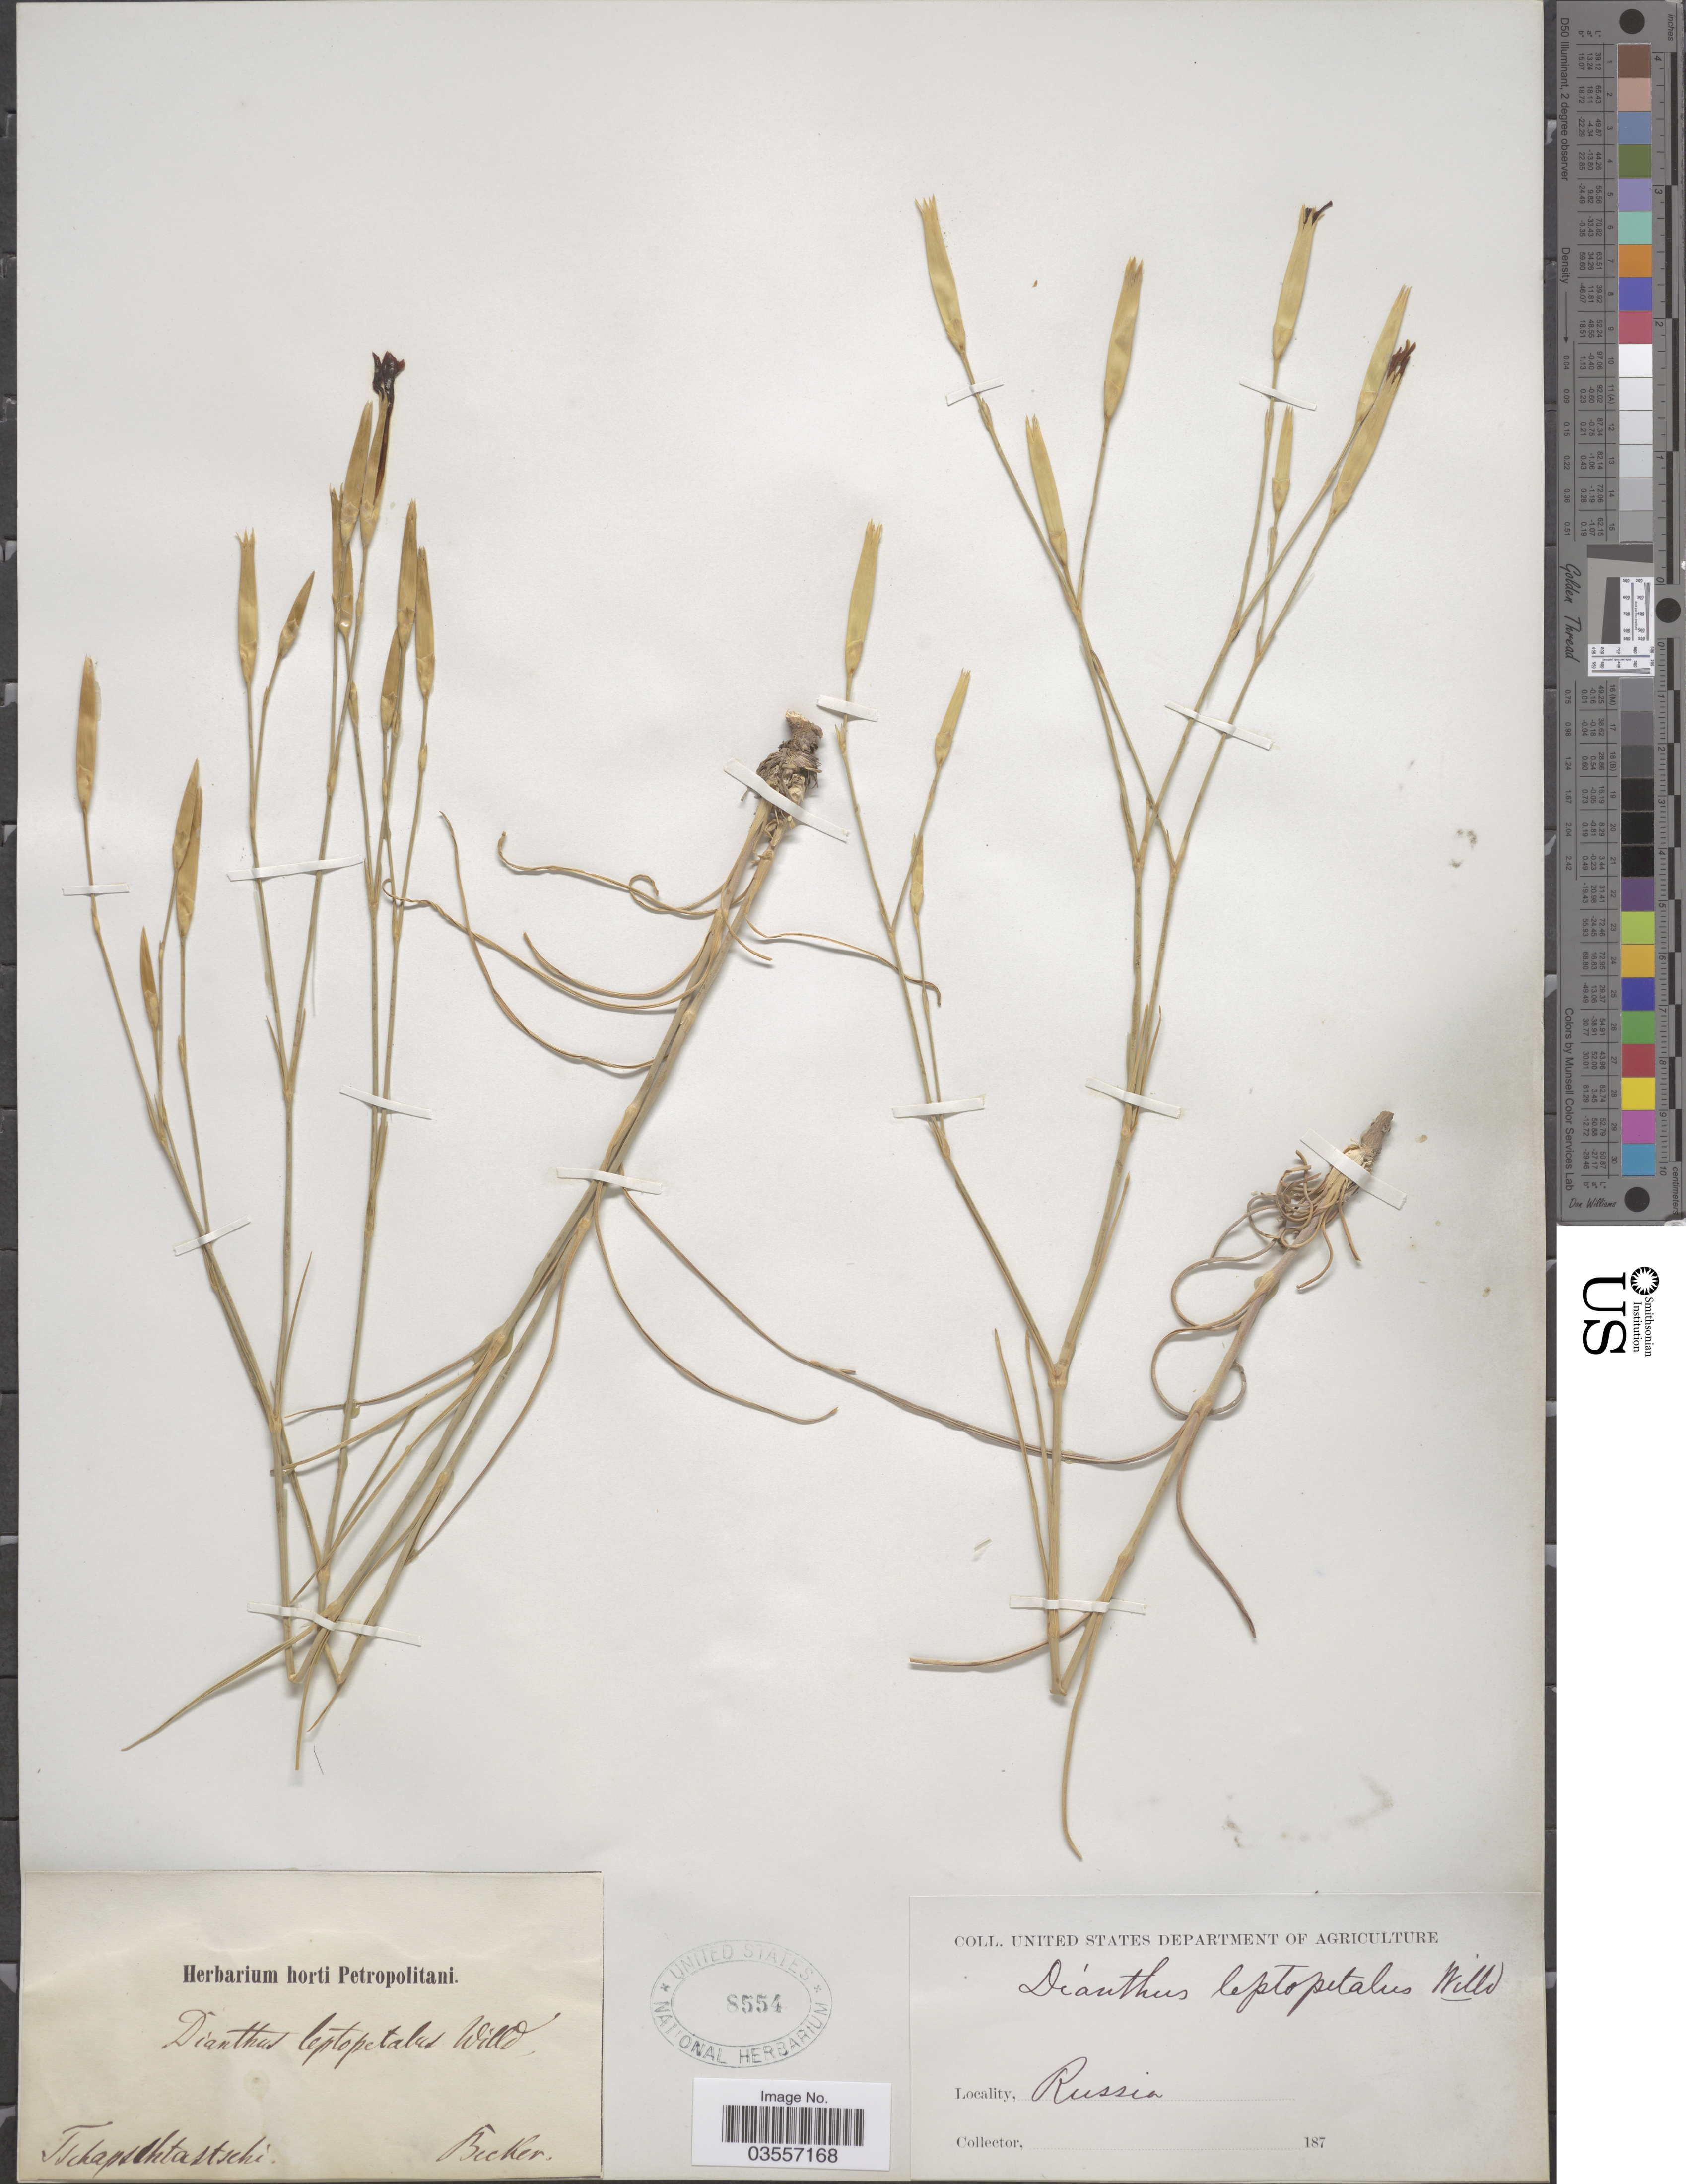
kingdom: Plantae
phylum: Tracheophyta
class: Magnoliopsida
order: Caryophyllales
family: Caryophyllaceae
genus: Dianthus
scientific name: Dianthus leptopetalus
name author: Willd.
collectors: -. Becker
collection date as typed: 187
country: Russian Federation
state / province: Astrakhan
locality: Tschapschtastschi (Chapchachi)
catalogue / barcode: US 8554